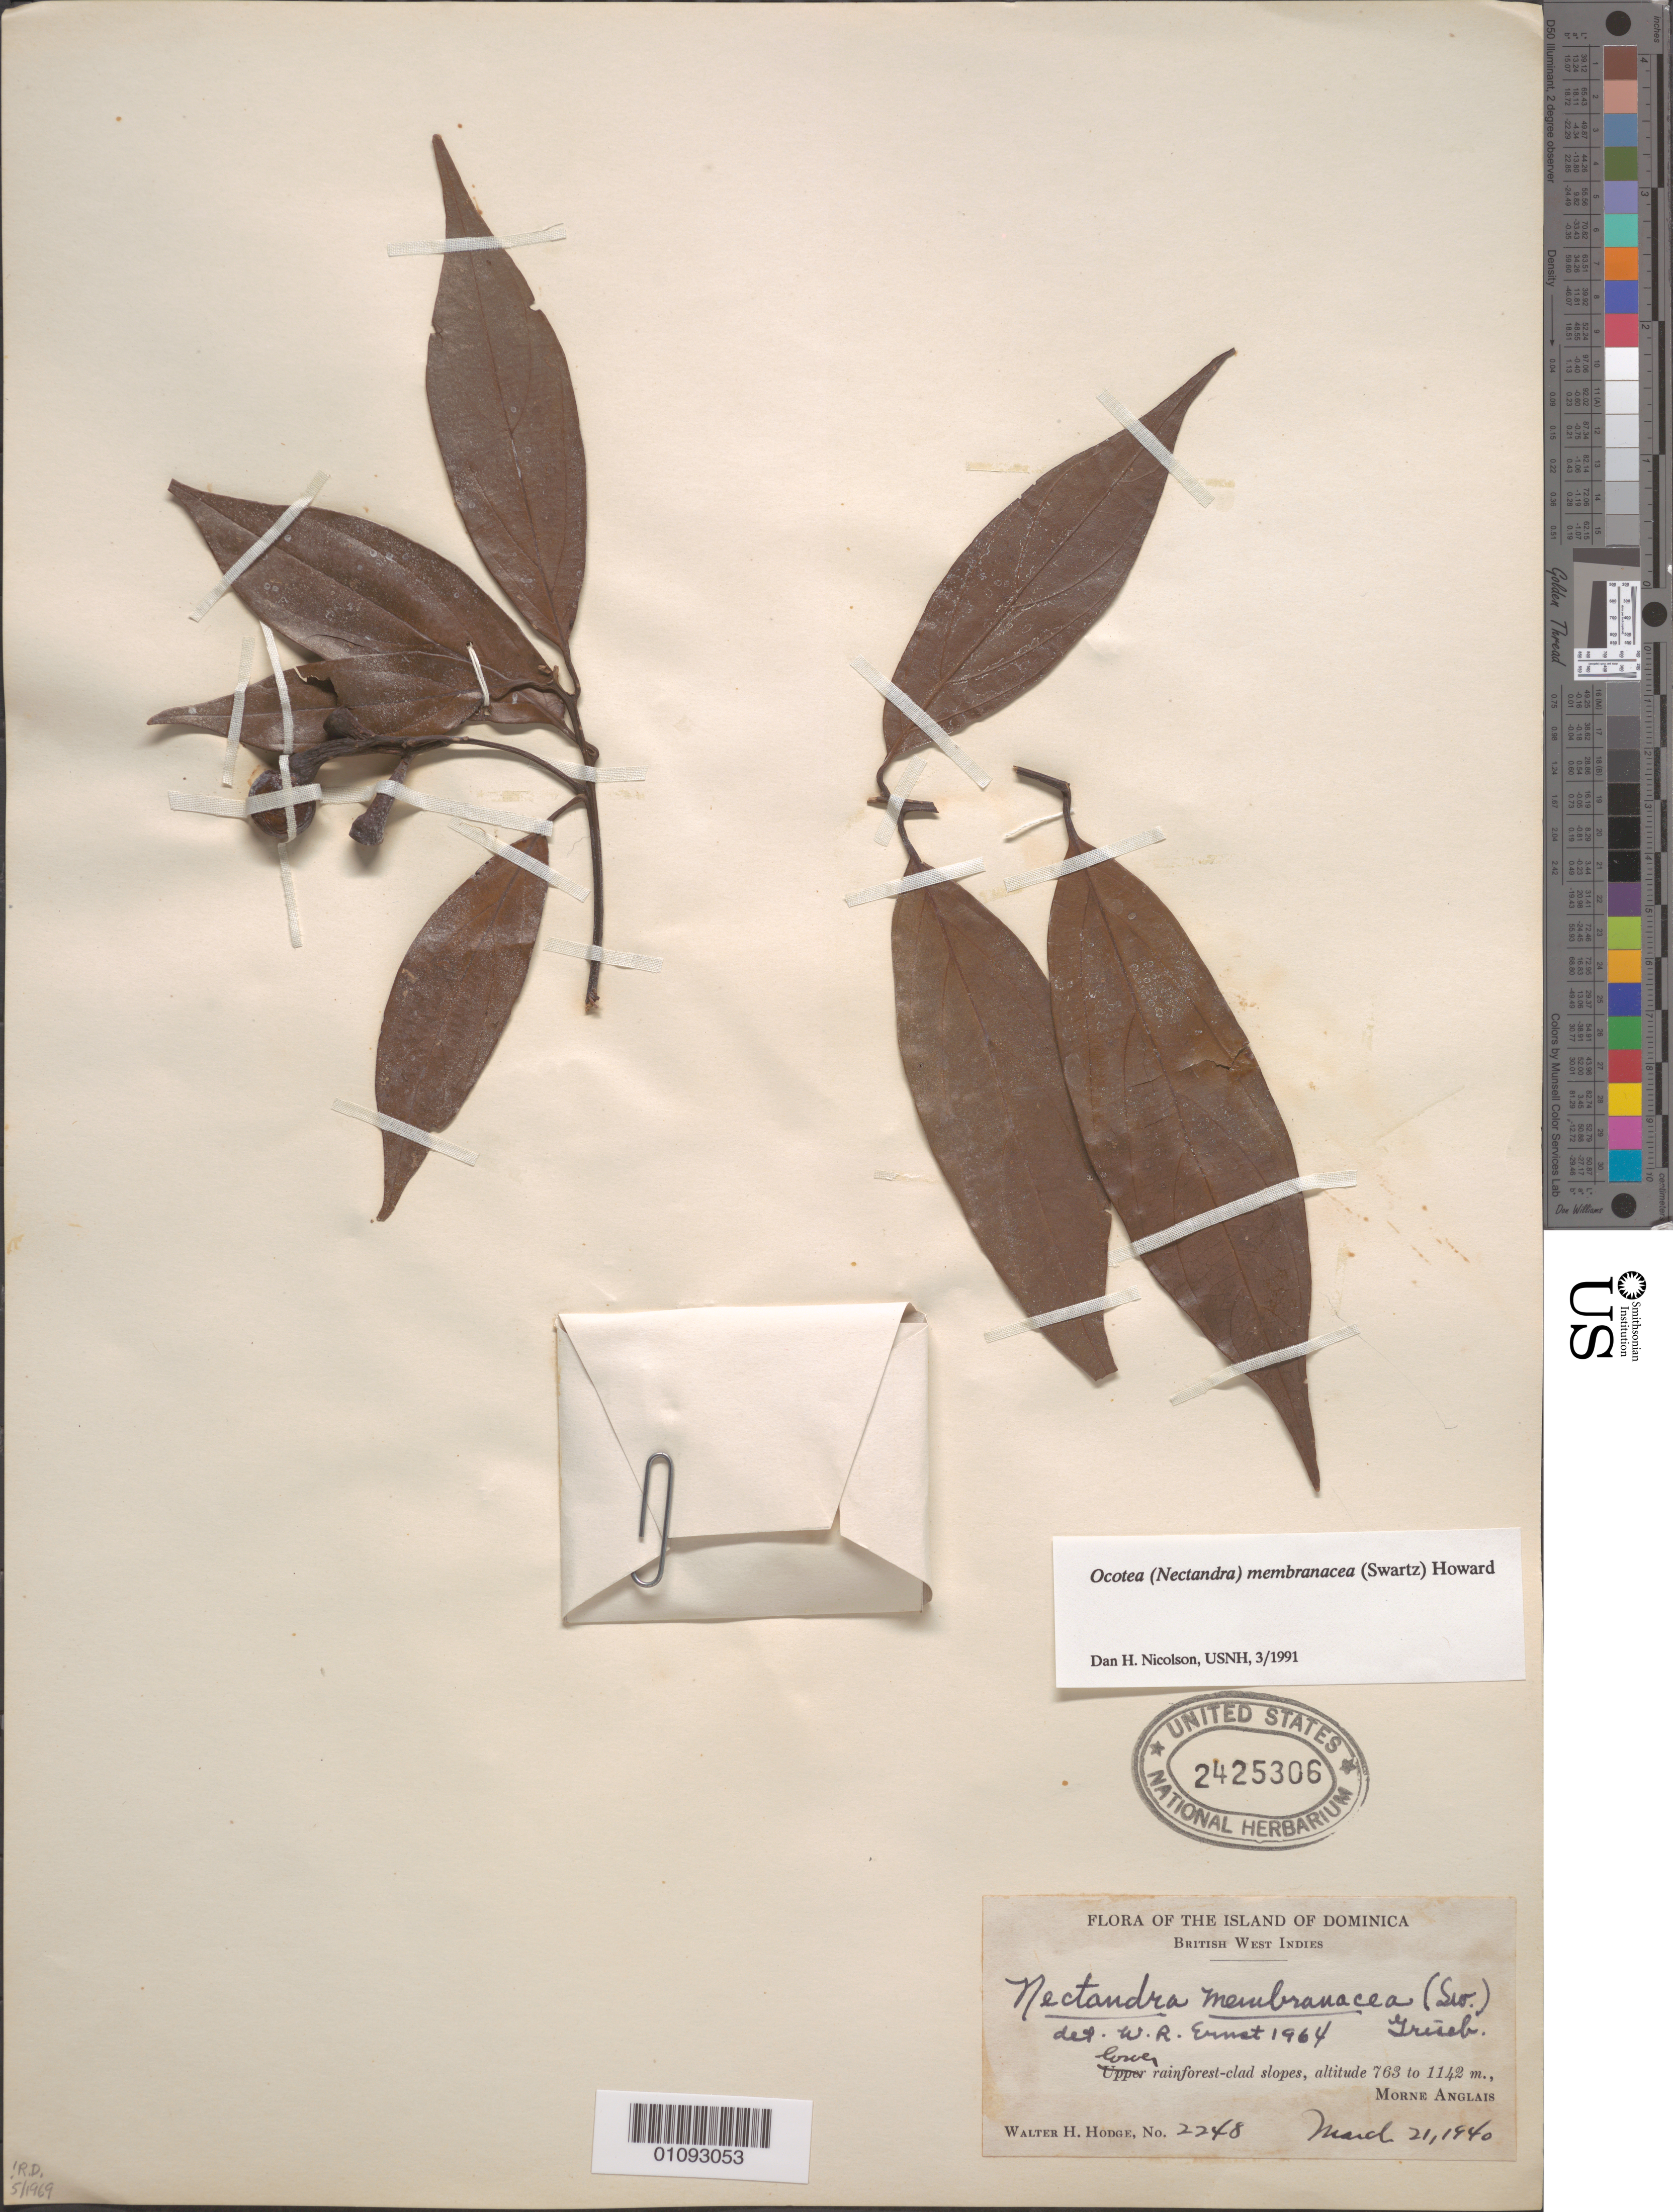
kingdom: Plantae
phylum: Tracheophyta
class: Magnoliopsida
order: Laurales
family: Lauraceae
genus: Nectandra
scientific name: Nectandra membranacea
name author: (Sw.) Griseb.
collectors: W. Hodge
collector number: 2248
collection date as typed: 21 Mar 1940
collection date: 1940-03-21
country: Dominica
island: Dominica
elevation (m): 763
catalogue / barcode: US 2425306